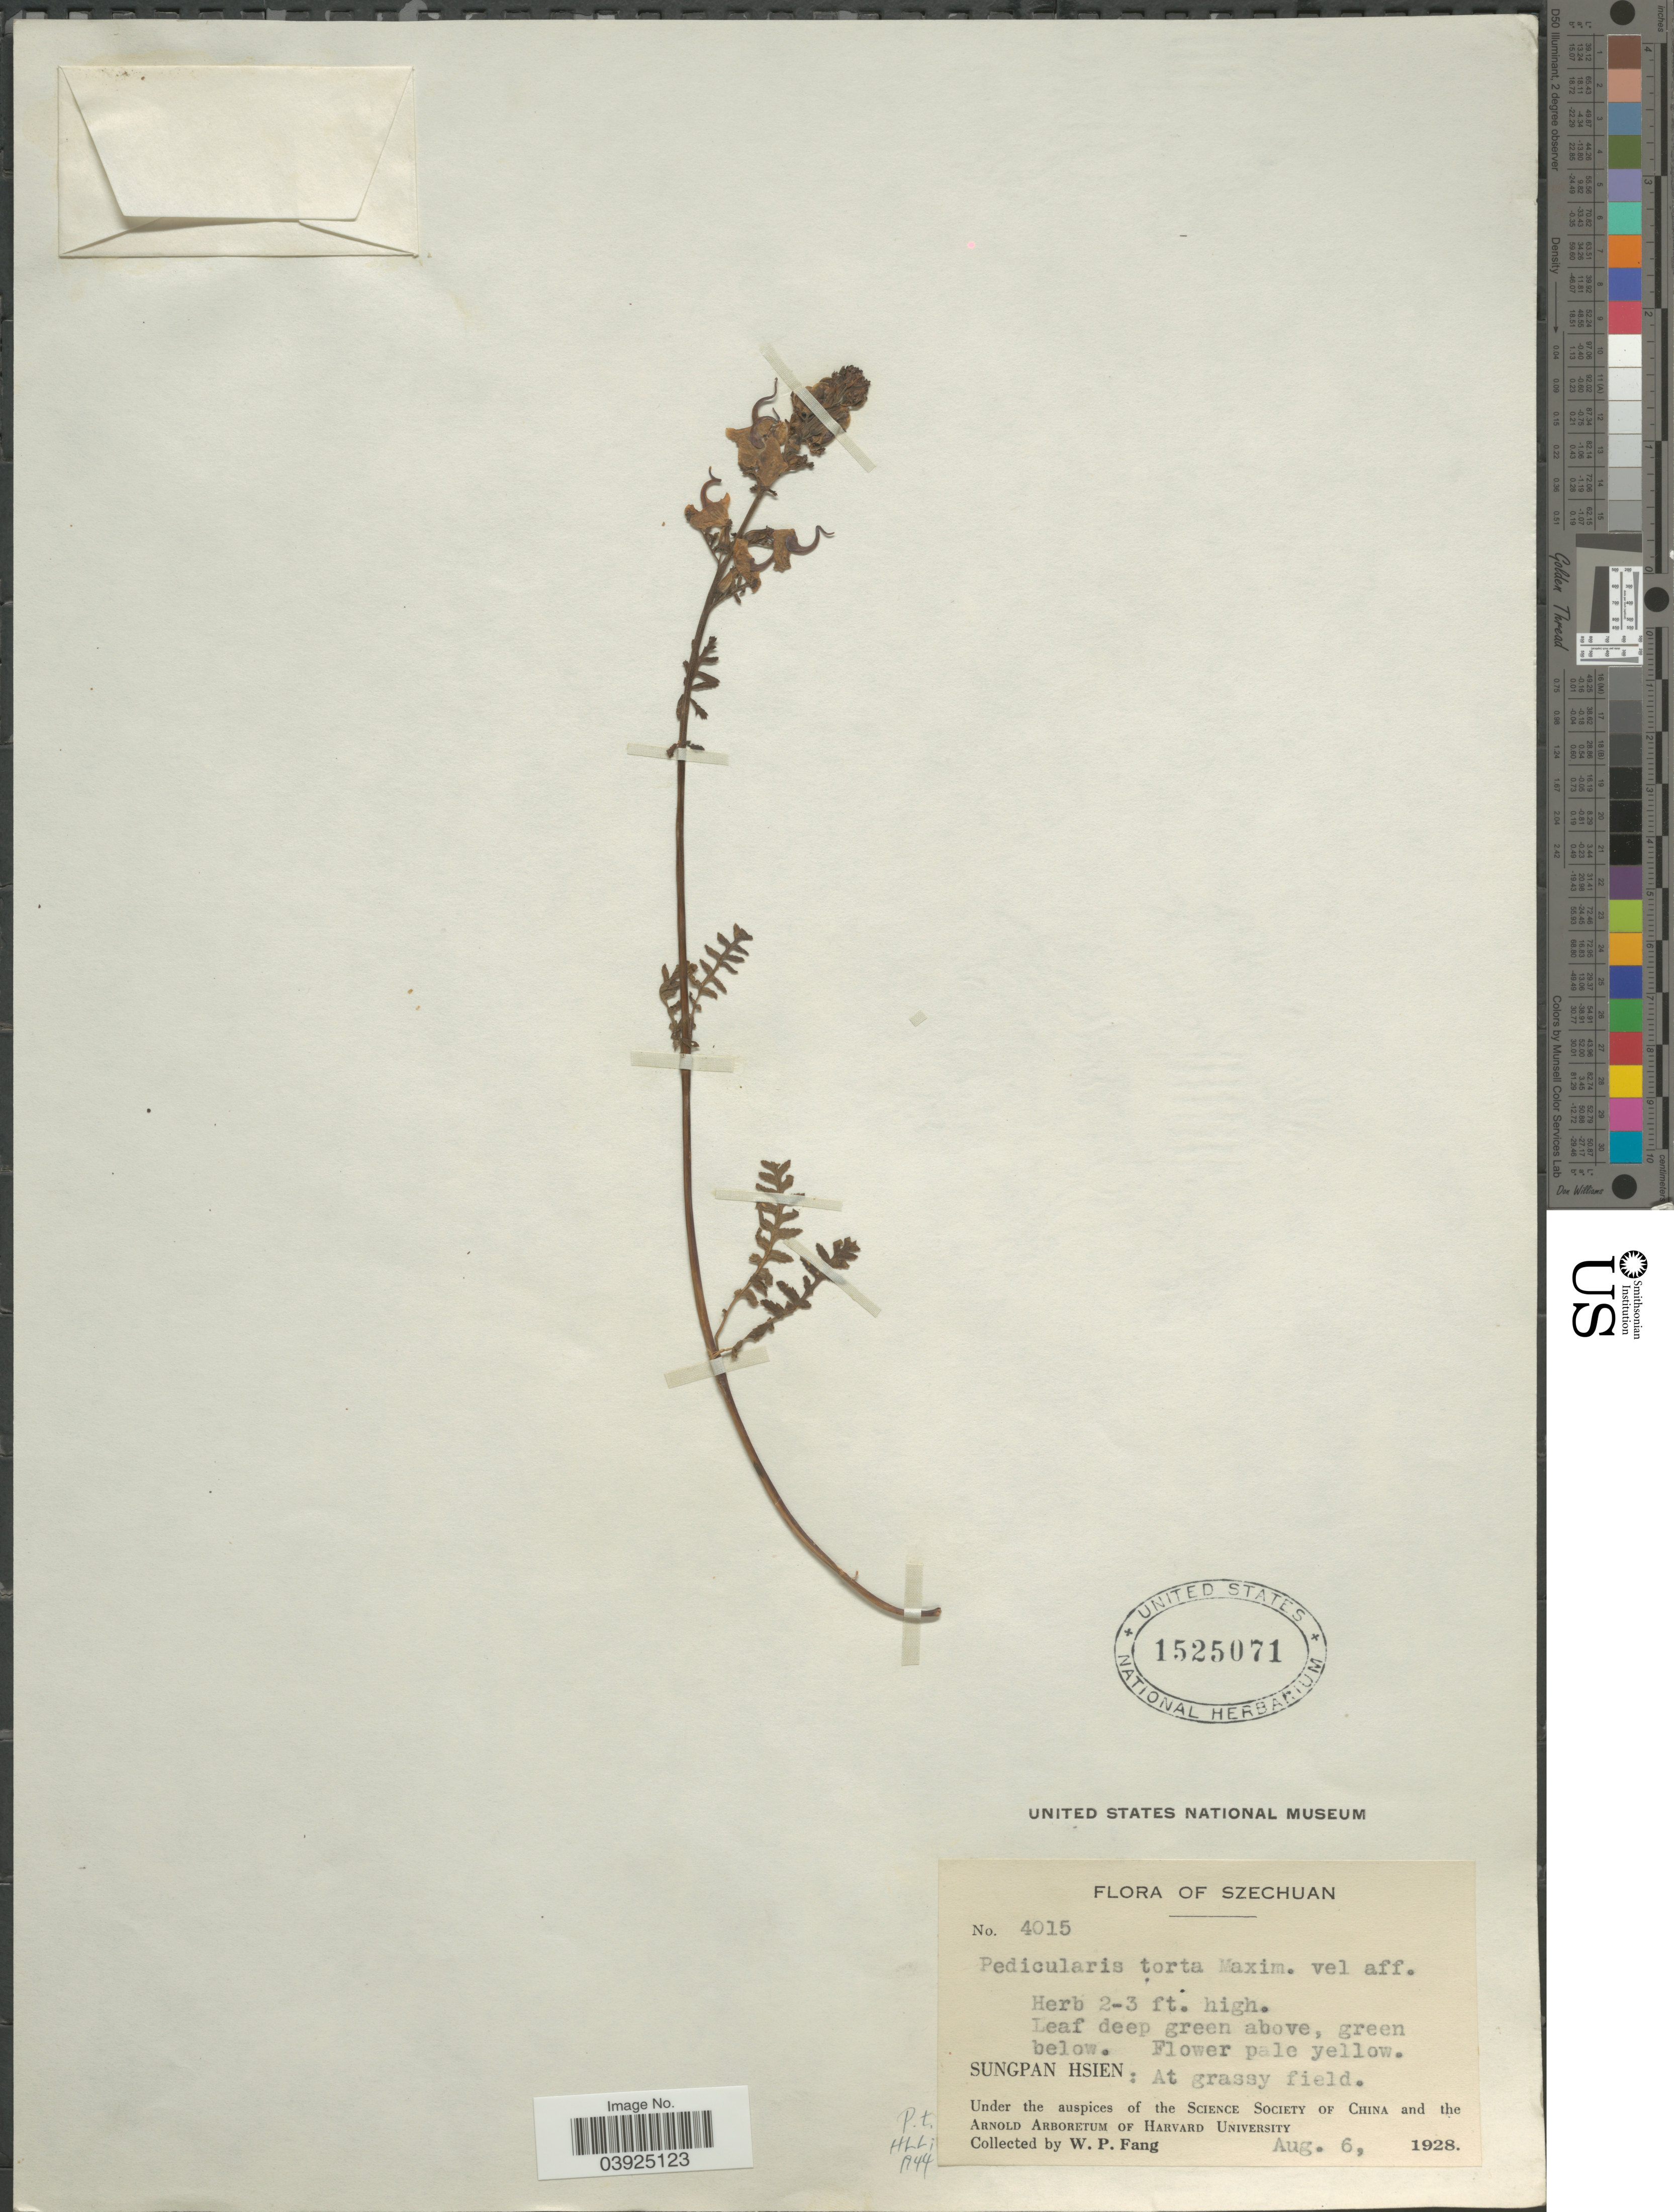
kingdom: Plantae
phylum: Tracheophyta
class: Magnoliopsida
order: Lamiales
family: Orobanchaceae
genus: Pedicularis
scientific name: Pedicularis torta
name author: Maxim.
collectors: W. P. Fang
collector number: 4015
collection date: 1928-08-06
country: China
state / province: Sichuan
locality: Szechuan. Sungpan Hsien.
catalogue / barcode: US 1525071